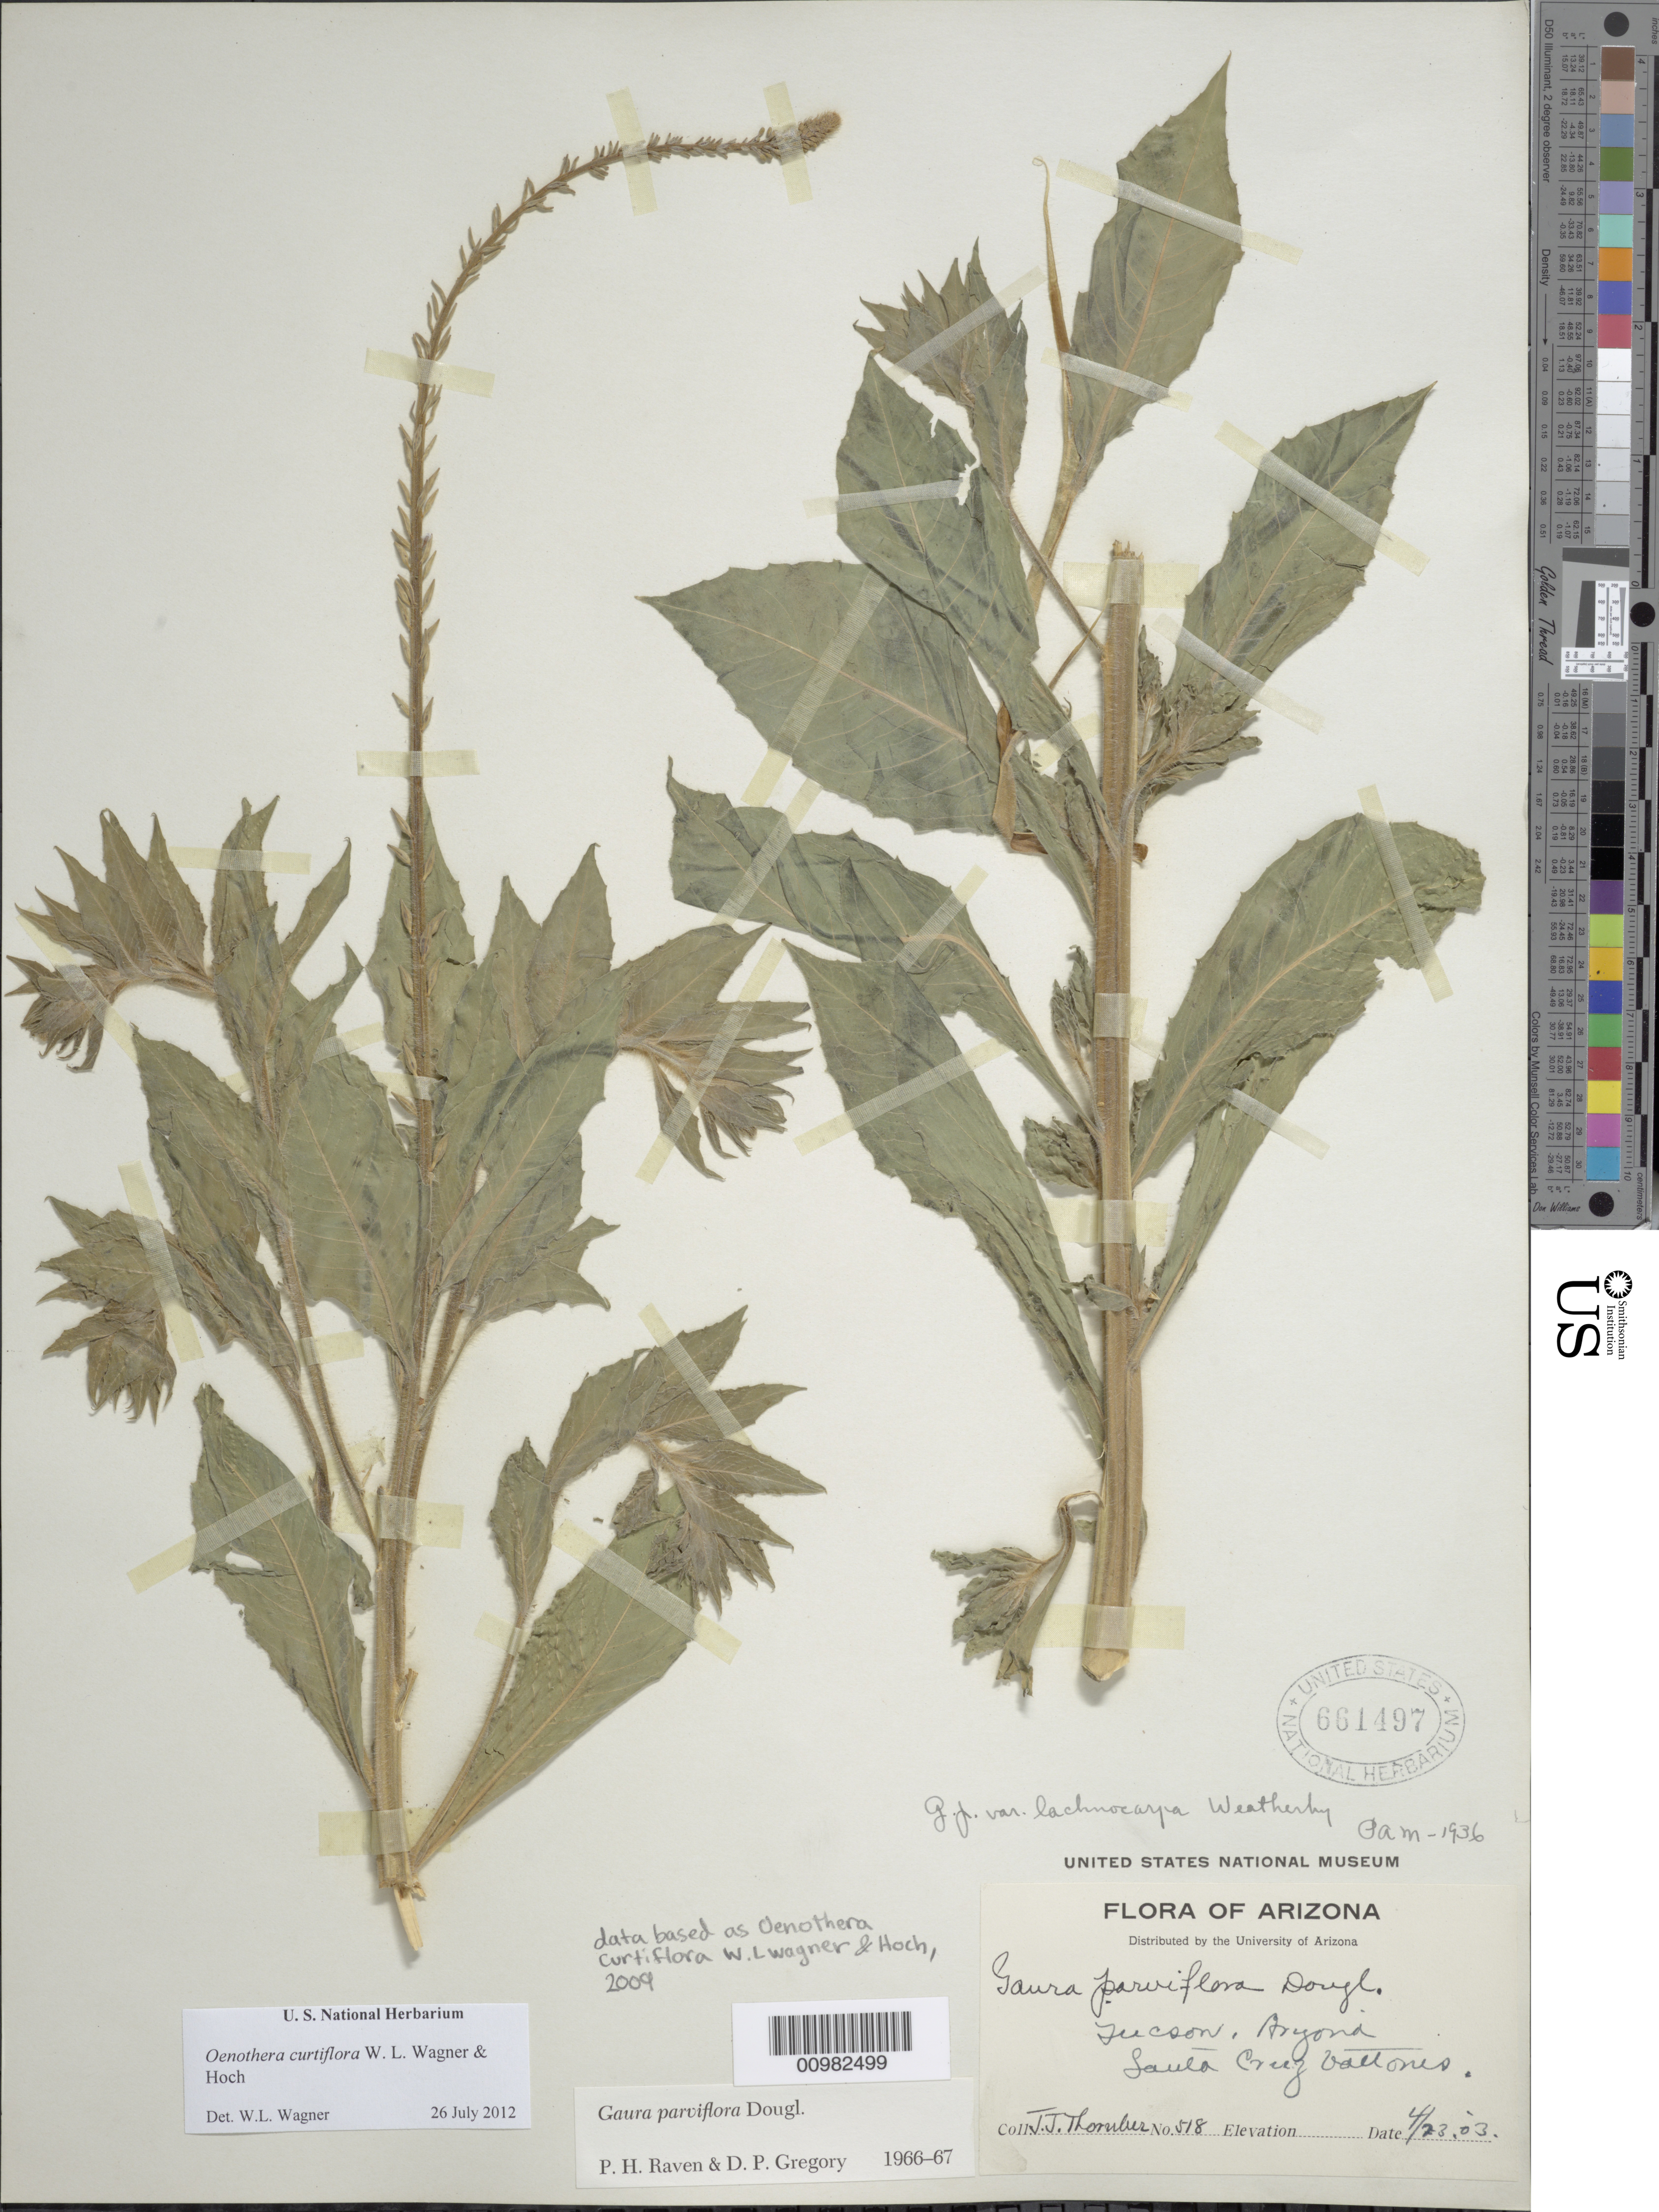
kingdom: Plantae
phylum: Tracheophyta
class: Magnoliopsida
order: Myrtales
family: Onagraceae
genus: Oenothera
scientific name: Oenothera curtiflora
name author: W.L. Wagner & Hoch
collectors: J. Thornber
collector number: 518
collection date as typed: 23 Apr 1903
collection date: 1903-04-23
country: United States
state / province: Arizona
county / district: Pima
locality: Tucson; Santa Cruz Bottoms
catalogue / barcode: US 661497